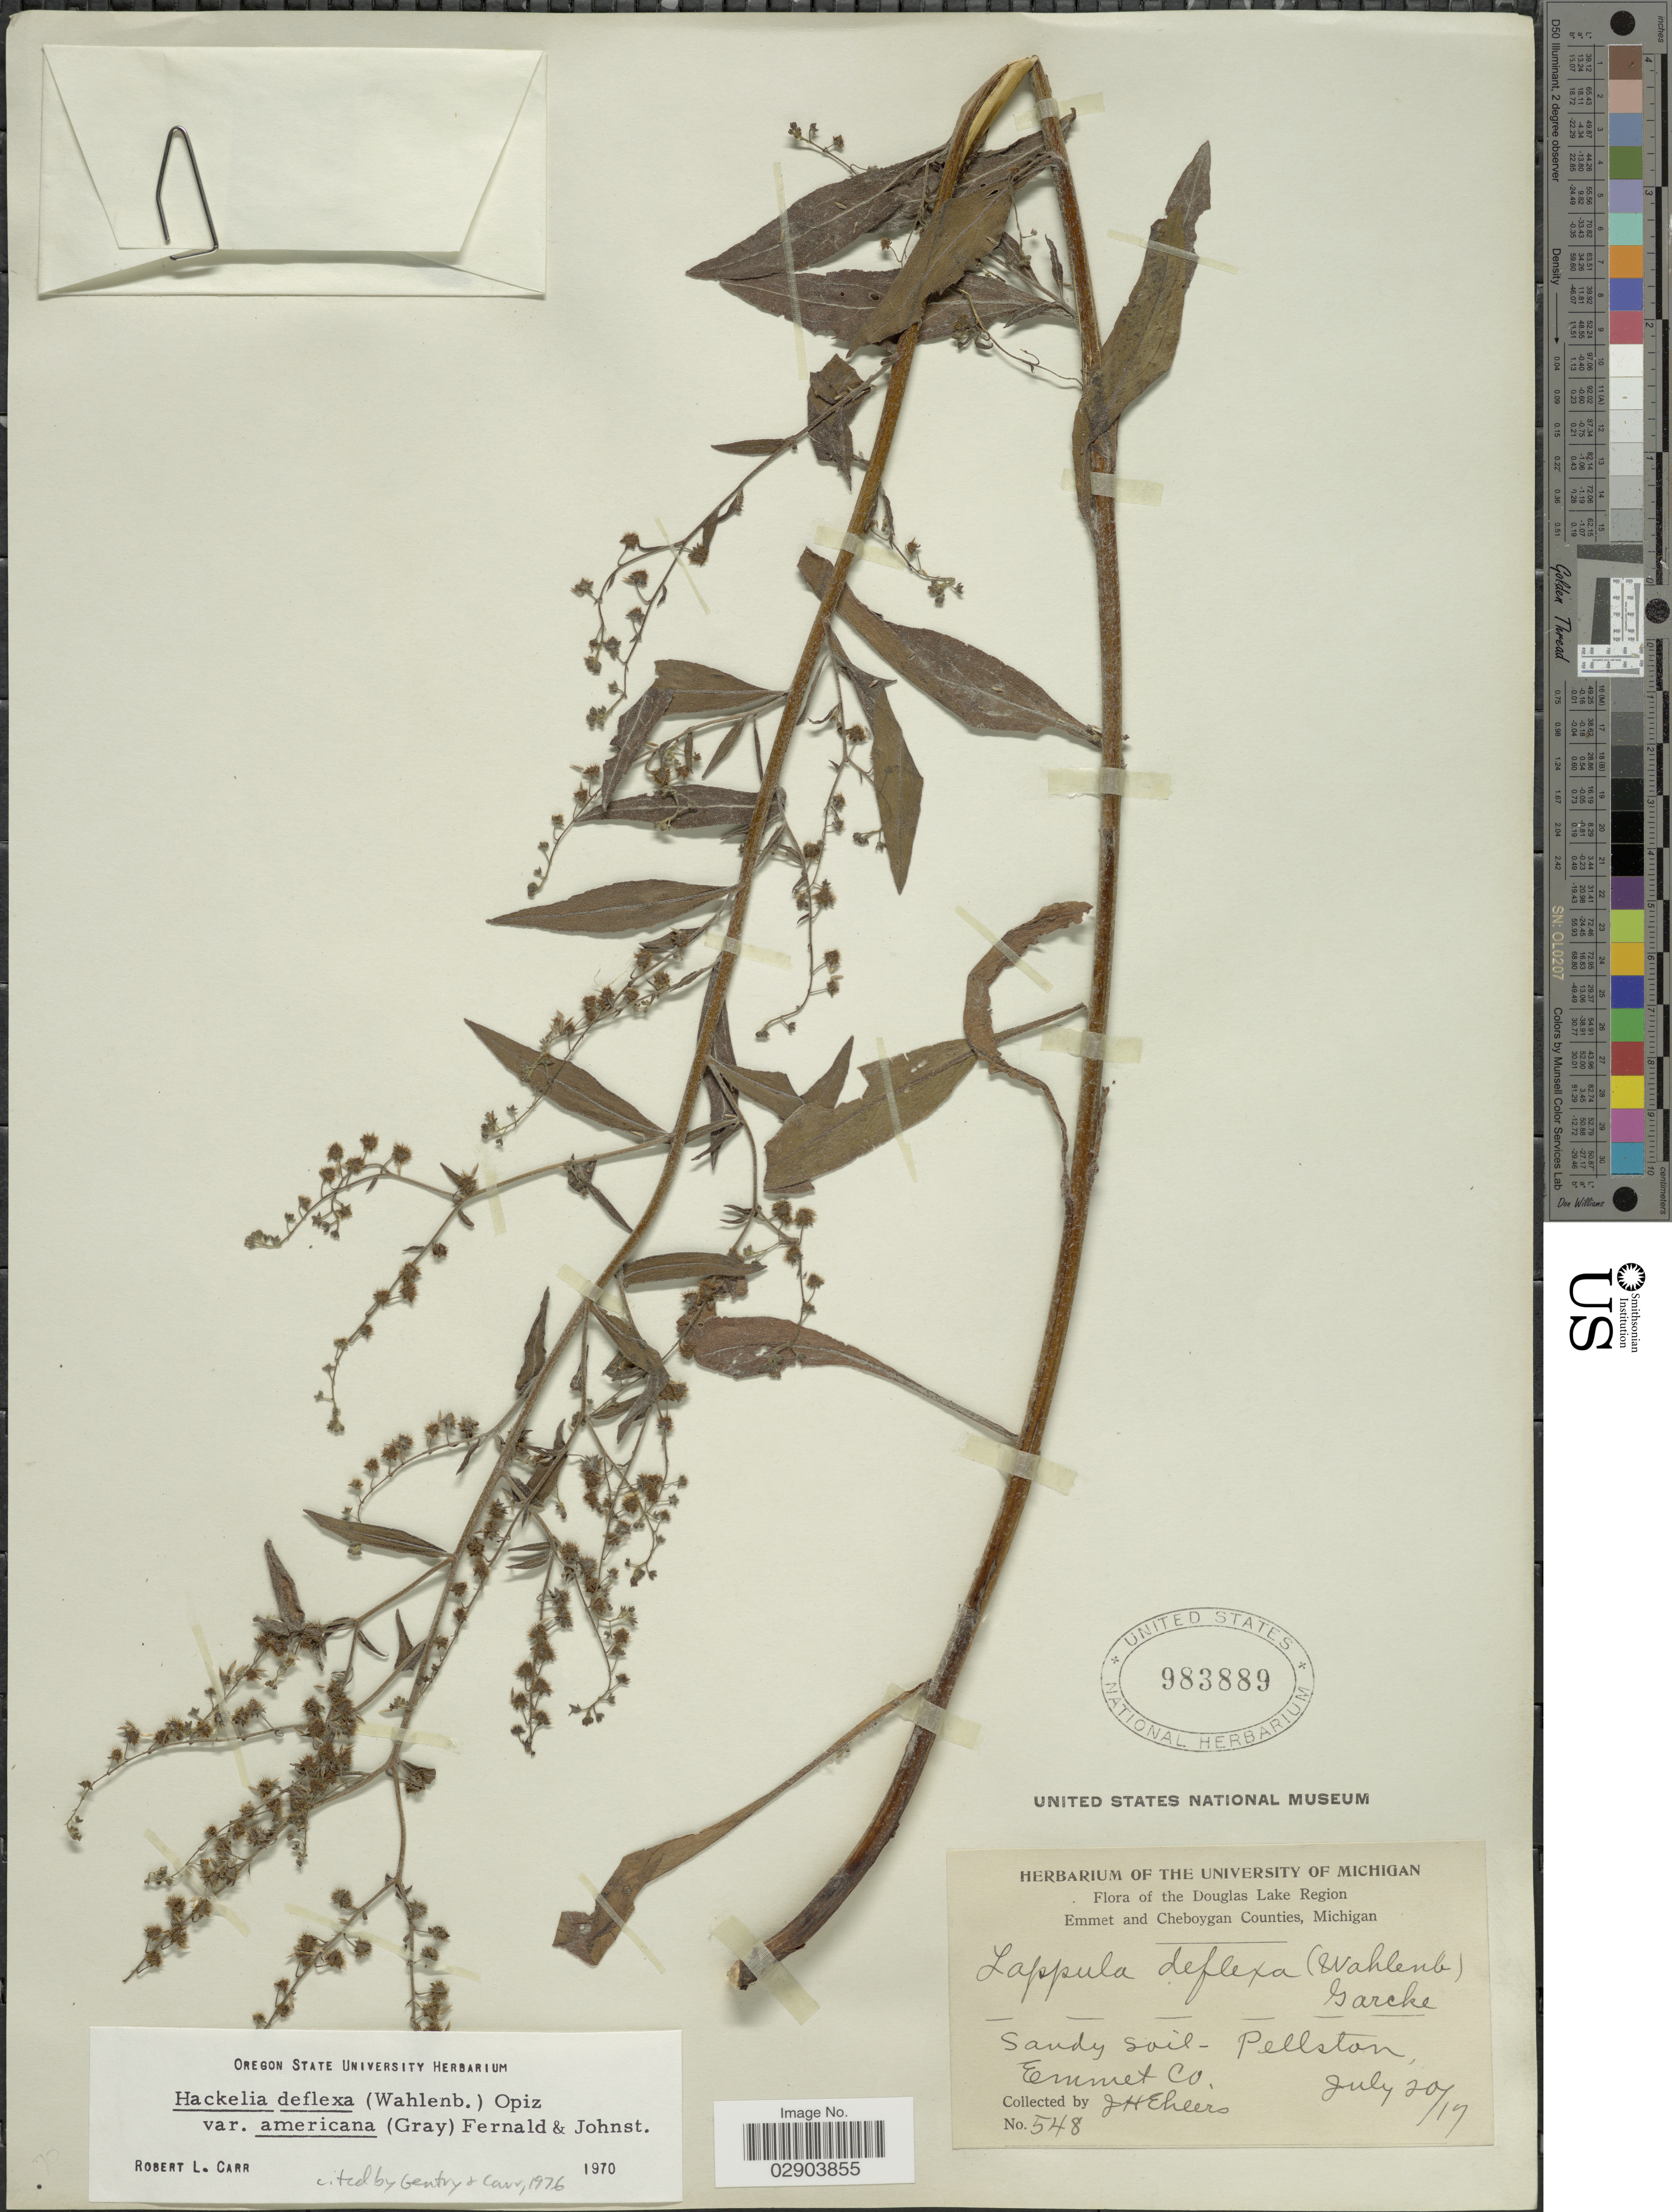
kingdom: Plantae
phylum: Tracheophyta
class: Magnoliopsida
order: Boraginales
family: Boraginaceae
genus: Hackelia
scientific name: Hackelia deflexa var. americana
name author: (A. Gray) Fernald & I.M. Johnst.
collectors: J. H. Ehlers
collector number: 548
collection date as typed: Transcribed d/m/y: 20/7/19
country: United States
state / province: Michigan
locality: Douglas Lake Region, Emmet and Cheboygan Counties, Pelston, Emmet Co.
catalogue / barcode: US 983889